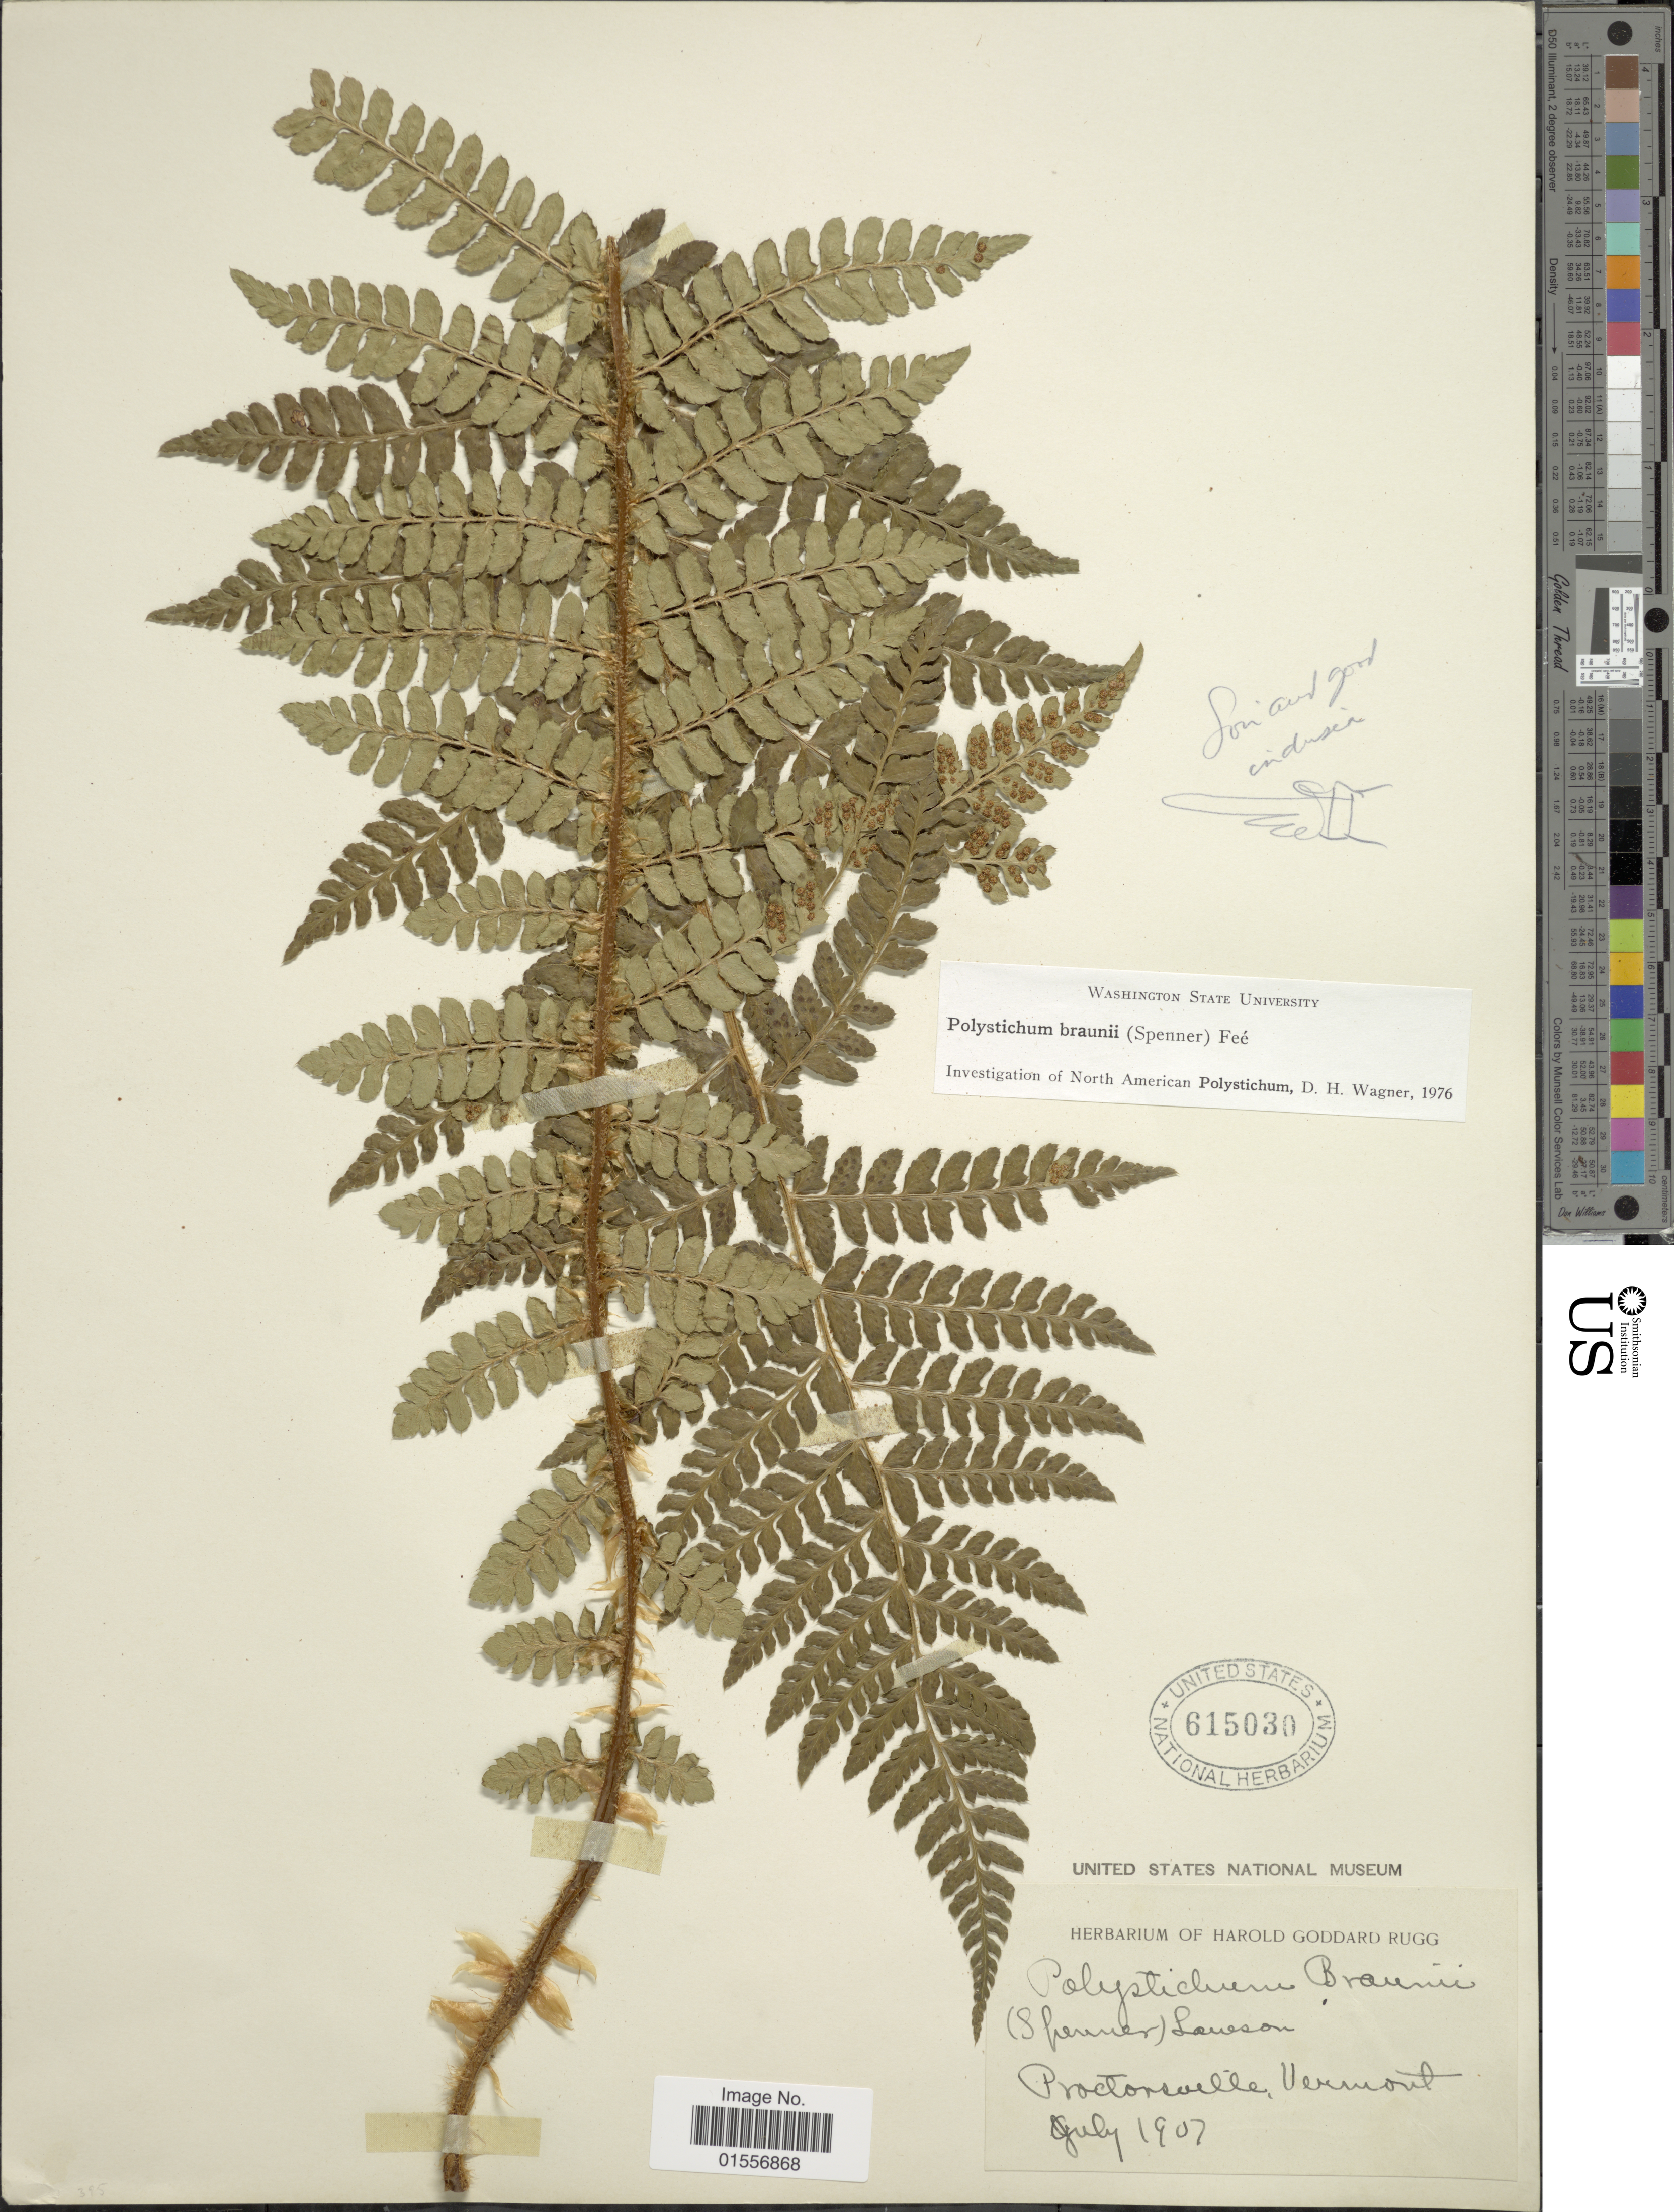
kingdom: Plantae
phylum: Tracheophyta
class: Polypodiopsida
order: Polypodiales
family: Dryopteridaceae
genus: Polystichum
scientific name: Polystichum braunii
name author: (Spenn.) Fée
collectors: -- Lawson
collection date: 1907-07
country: United States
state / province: Vermont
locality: Proctorsville.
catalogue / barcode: US 615030